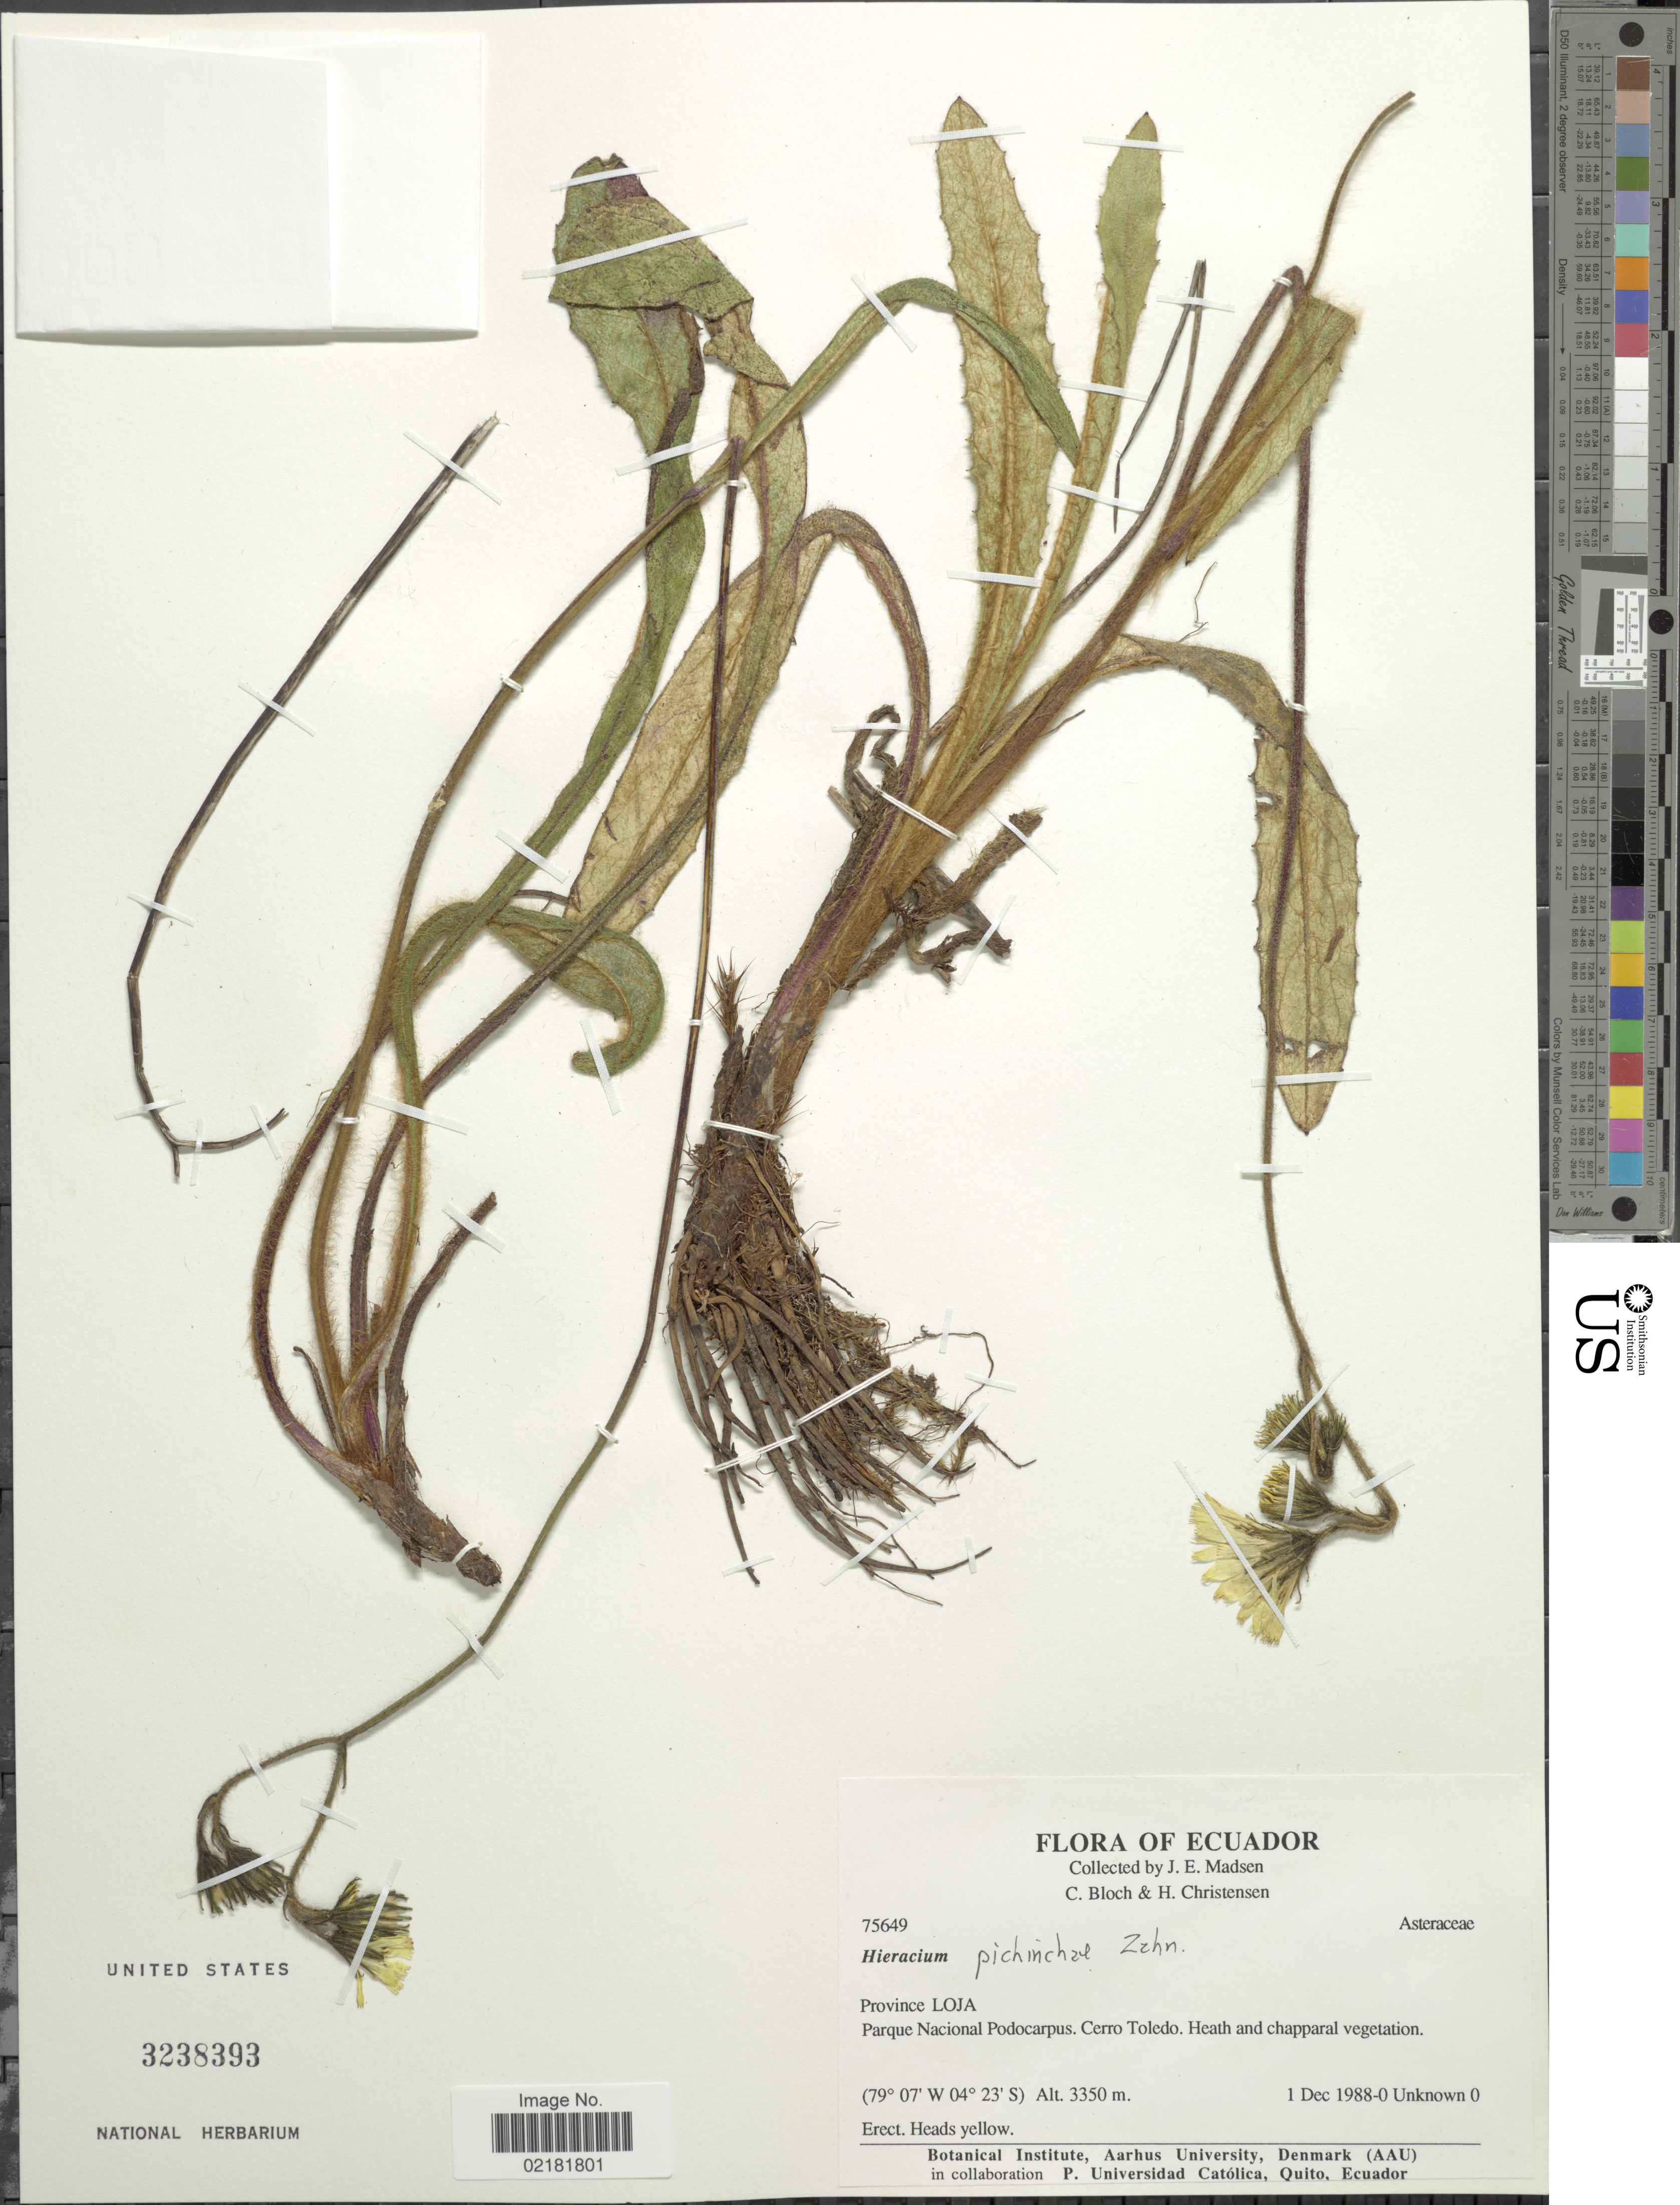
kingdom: Plantae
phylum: Tracheophyta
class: Magnoliopsida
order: Asterales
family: Asteraceae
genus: Hieracium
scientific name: Hieracium pichinchae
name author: Zahn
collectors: J. E. Madsen, C. Bloch & H. Christensen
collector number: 75649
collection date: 1988-12-01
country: Ecuador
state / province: Loja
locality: Parque Nacional Podocarpus, Cerro Toledo.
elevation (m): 3350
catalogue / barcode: US 3238393